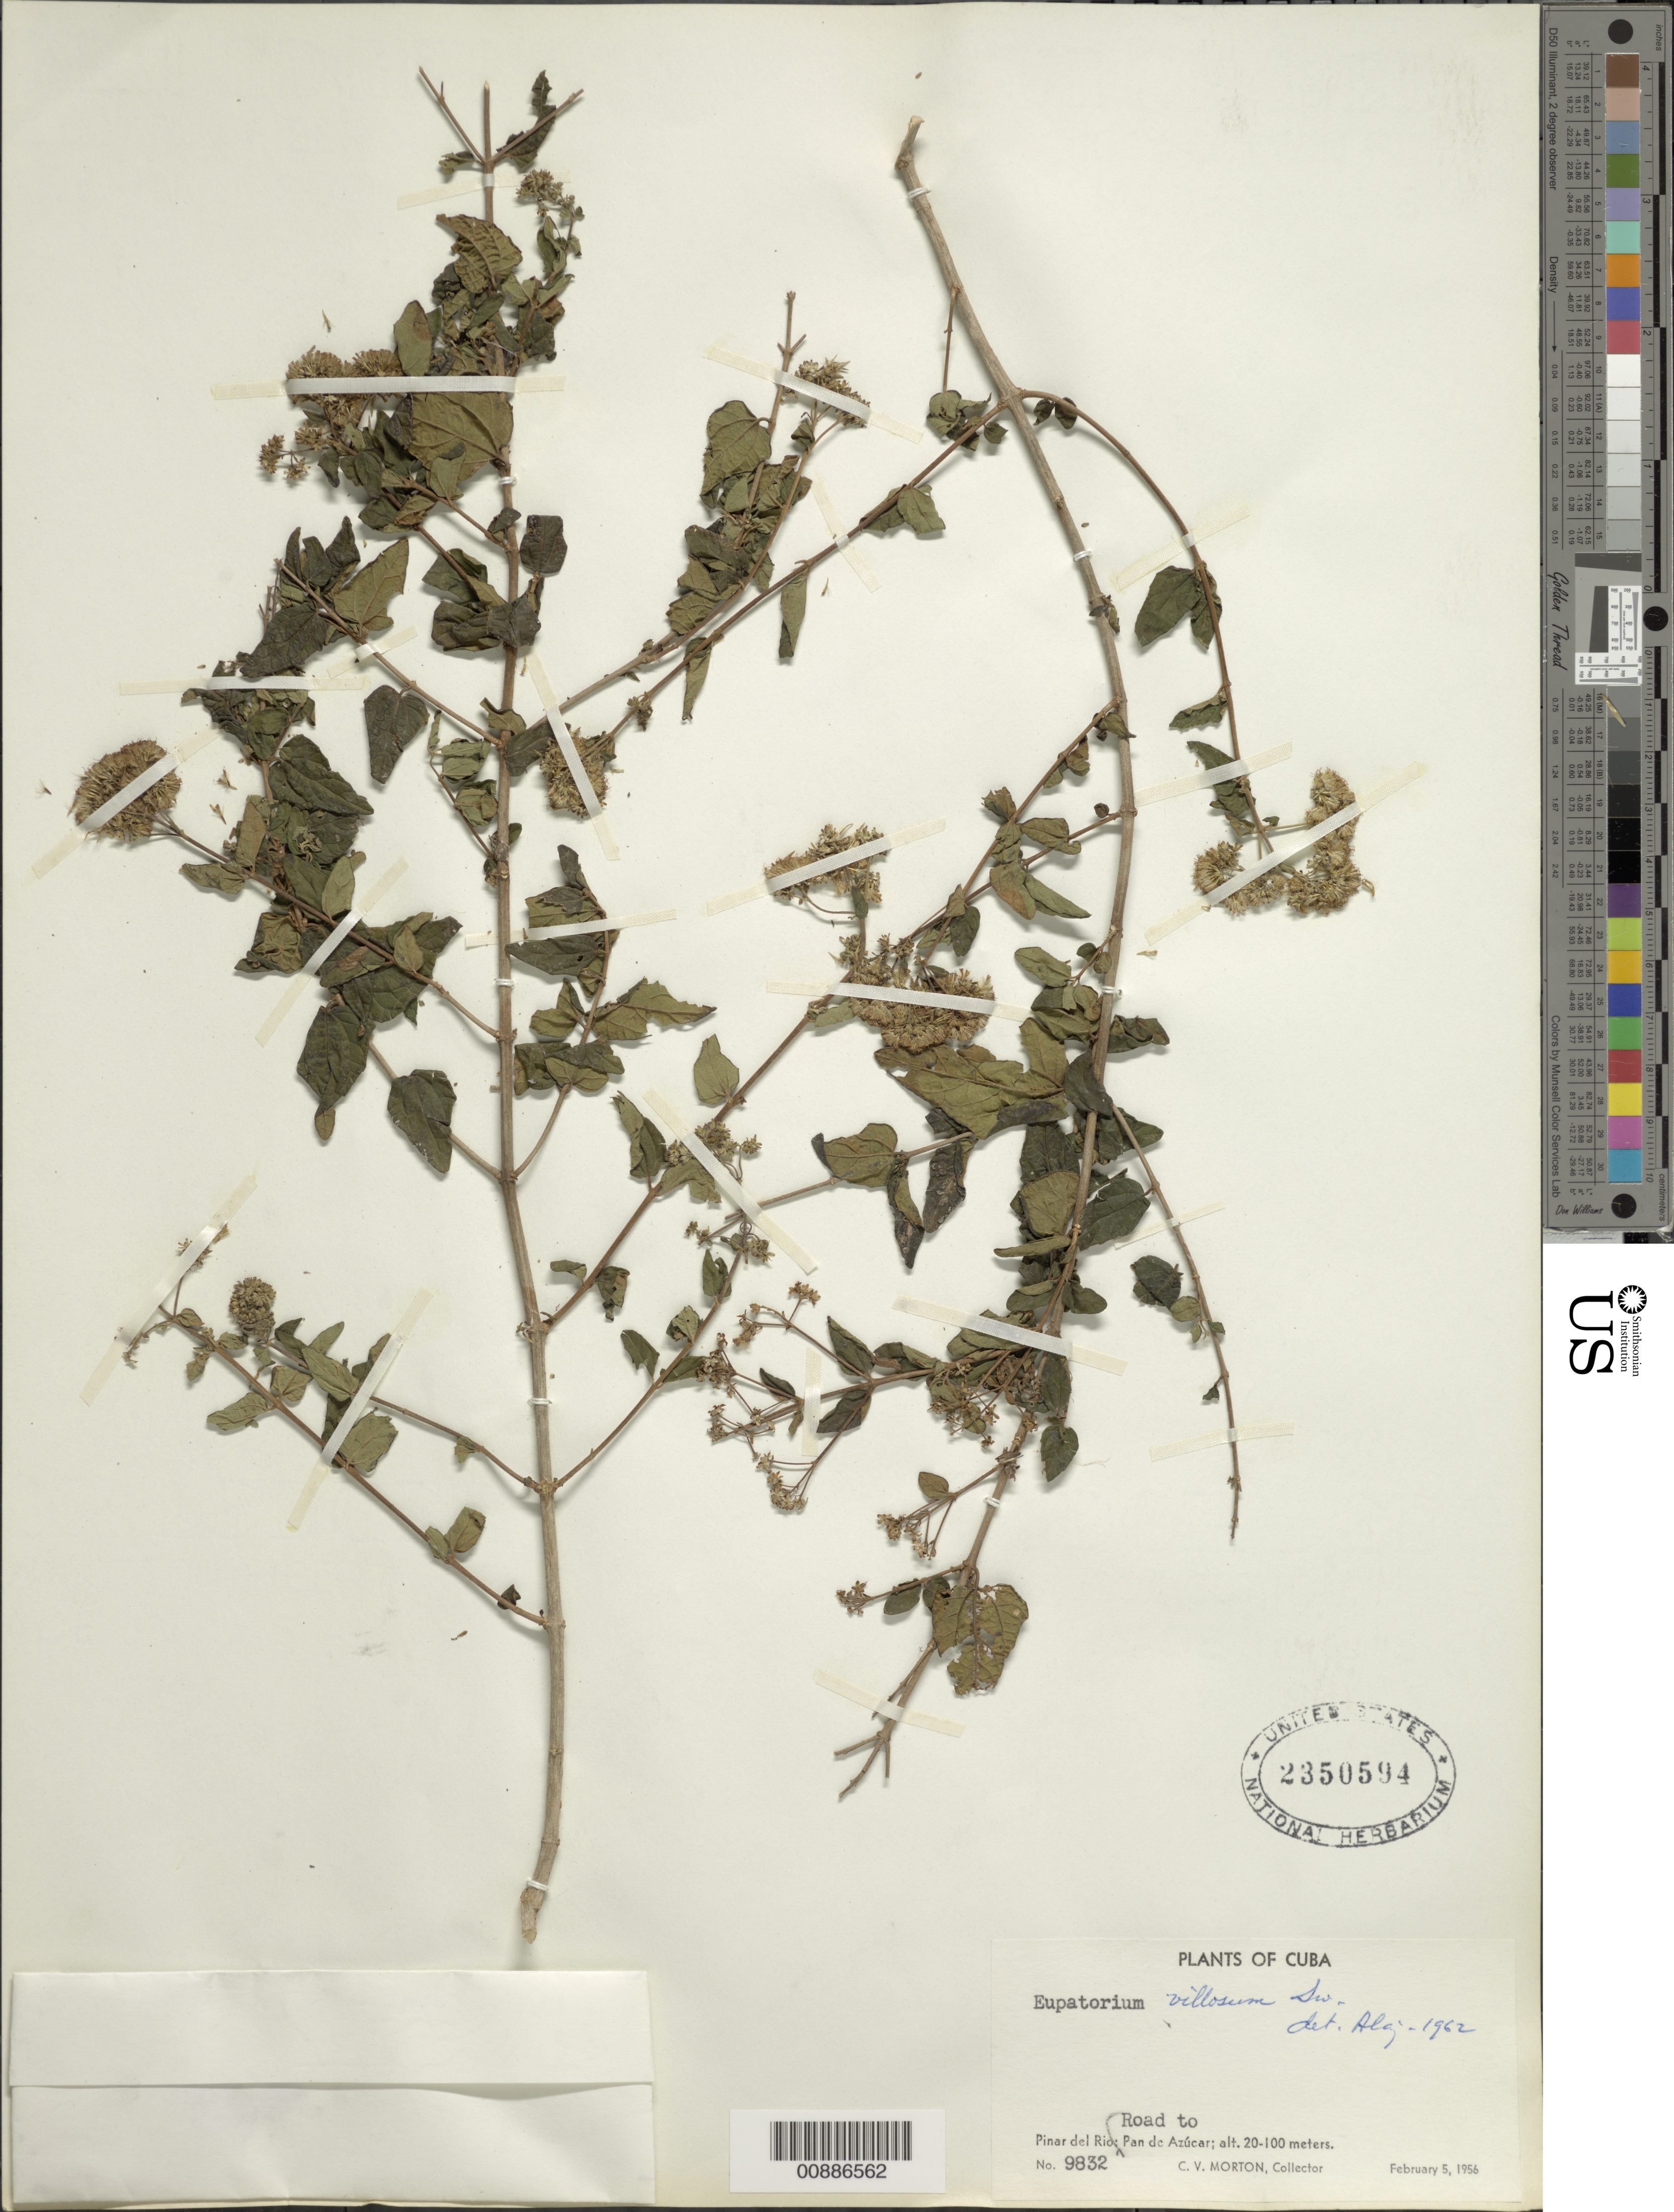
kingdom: Plantae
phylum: Tracheophyta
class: Magnoliopsida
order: Asterales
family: Asteraceae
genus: Koanophyllon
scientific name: Koanophyllon villosum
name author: (Sw.) R.M. King & H. Rob.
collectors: C. V. Morton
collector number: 9832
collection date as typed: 05 Feb 1956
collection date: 1956-02-05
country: Cuba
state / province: Pinar del Río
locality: Road to Pan de Azucar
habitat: Along road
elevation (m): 20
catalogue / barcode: US 2350594